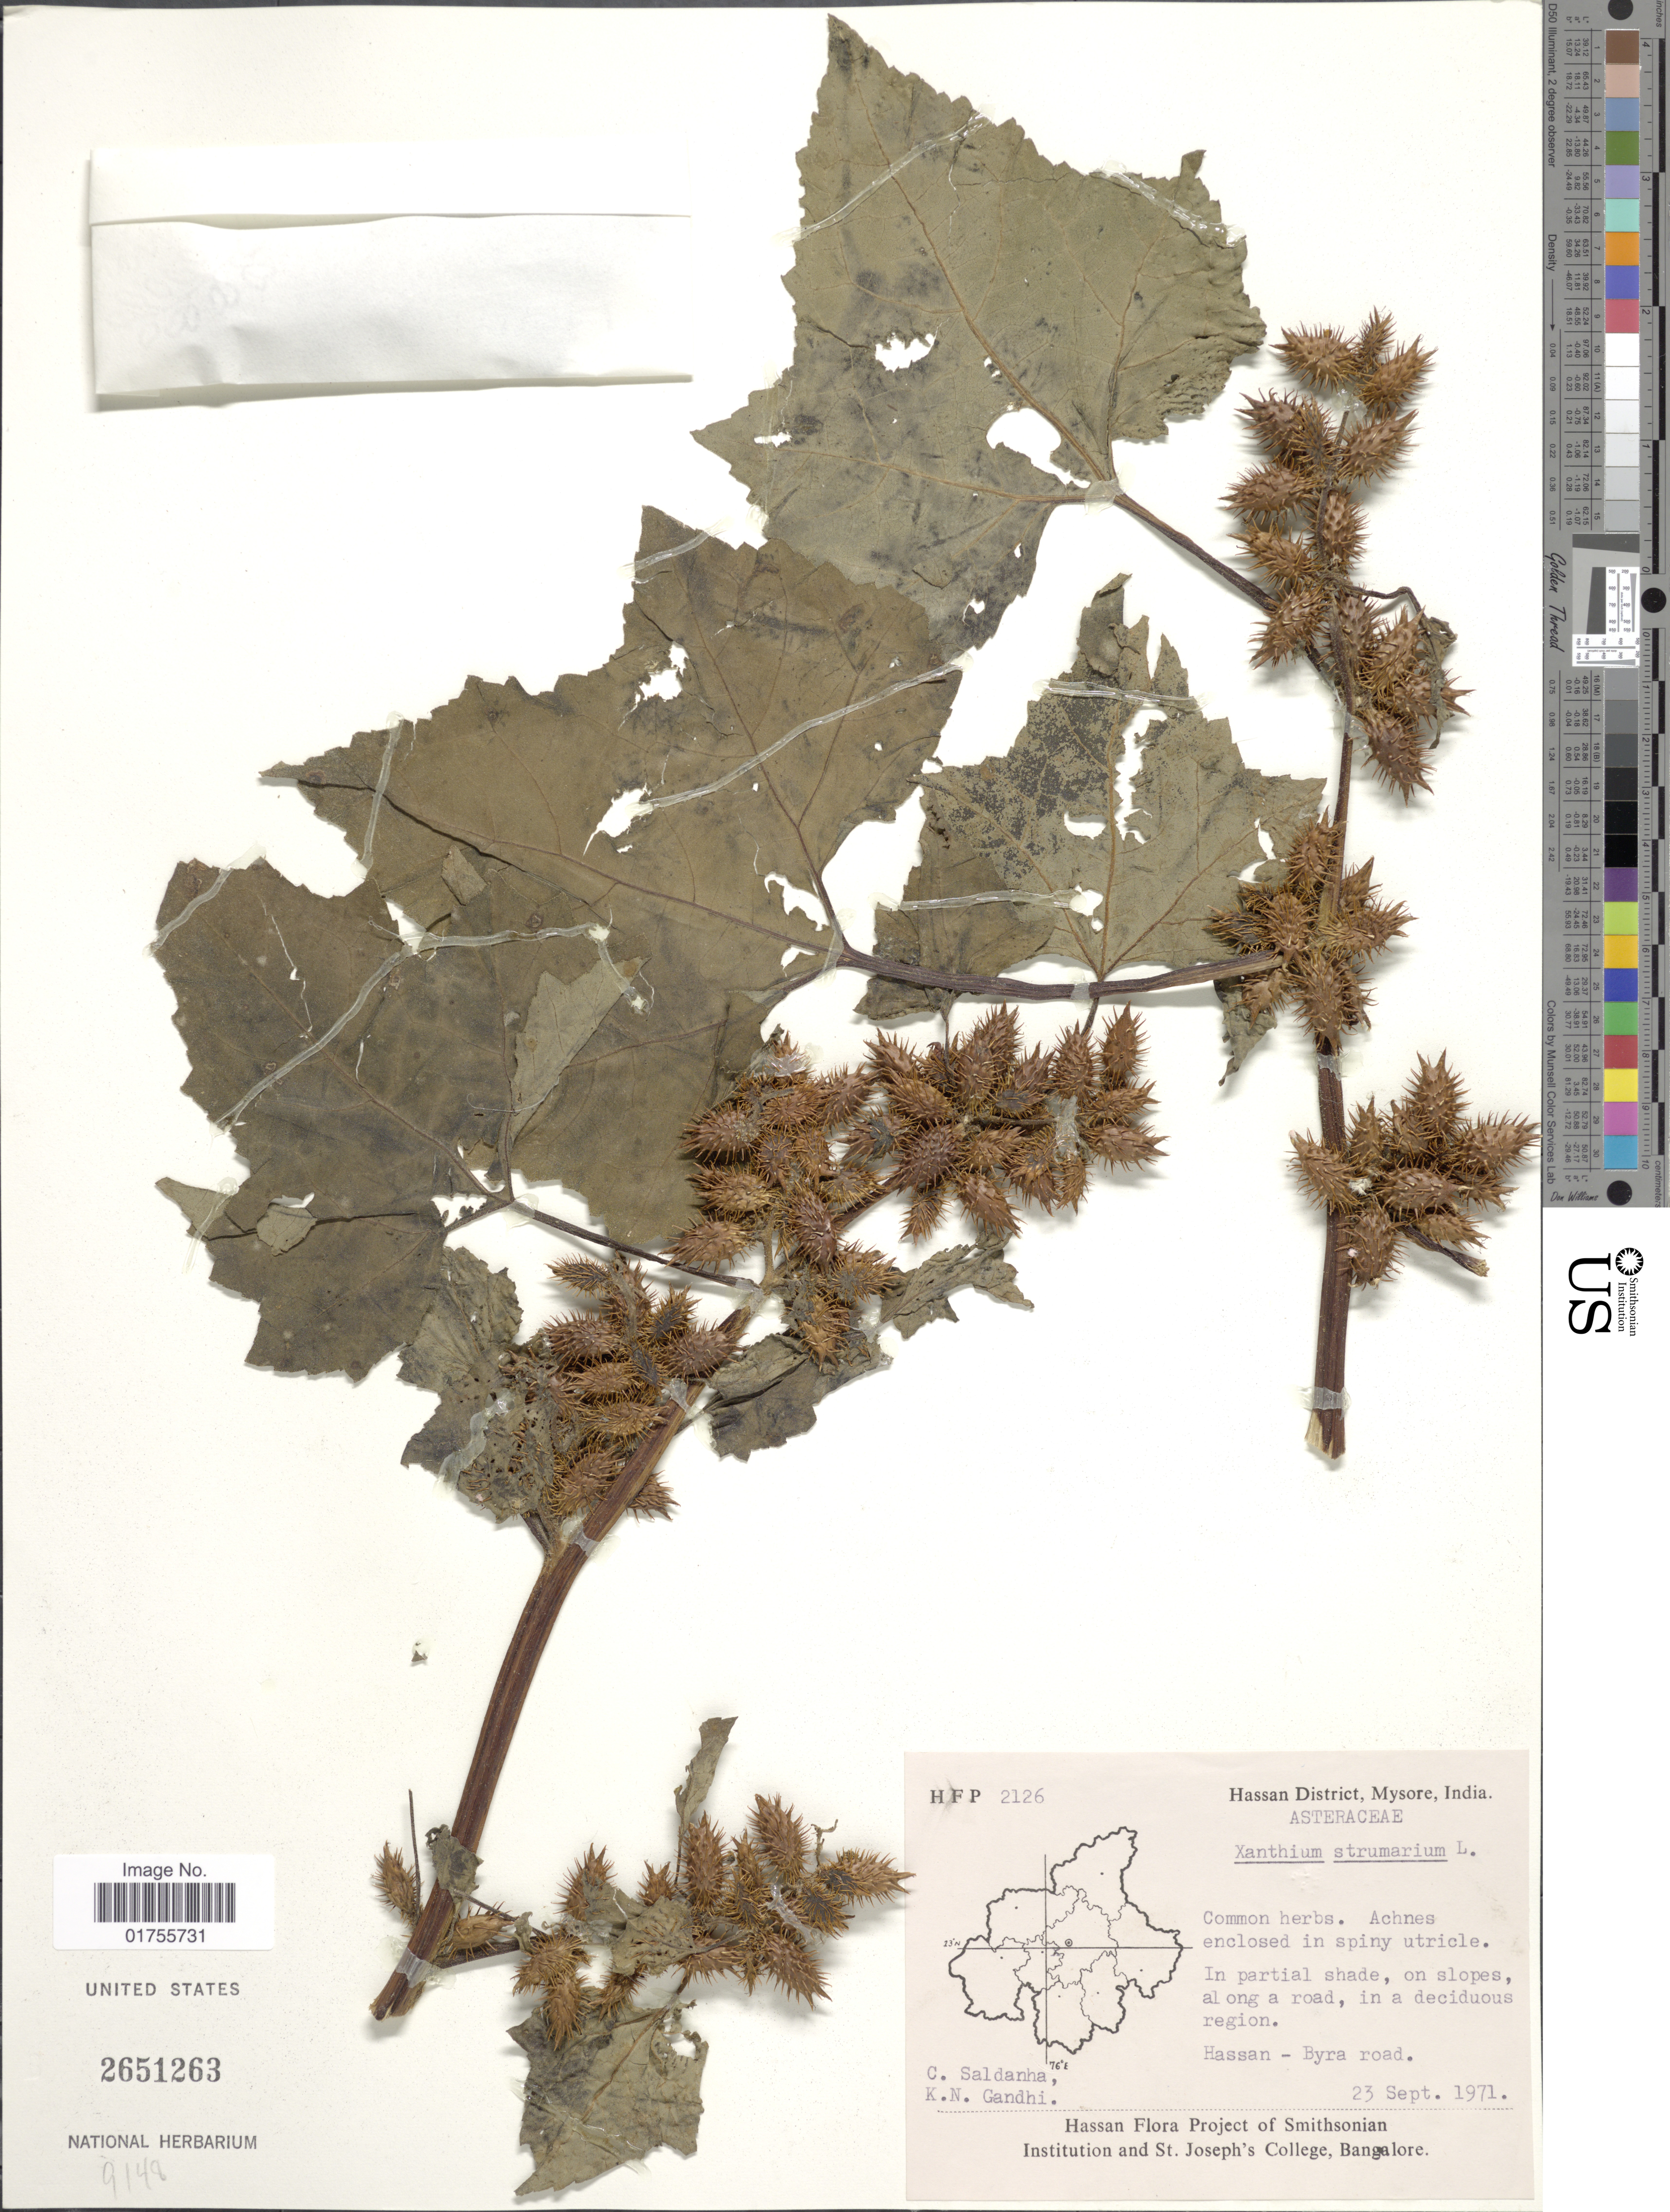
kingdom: Plantae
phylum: Tracheophyta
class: Magnoliopsida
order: Asterales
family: Asteraceae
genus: Xanthium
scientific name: Xanthium strumarium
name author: L.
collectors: C. J. Saldanha & K. N. Gandhi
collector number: H F P 2126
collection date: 1971-09-23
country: India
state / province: Karnataka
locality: Hassan District, Mysore, Hassan - Byra road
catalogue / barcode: US 2651263